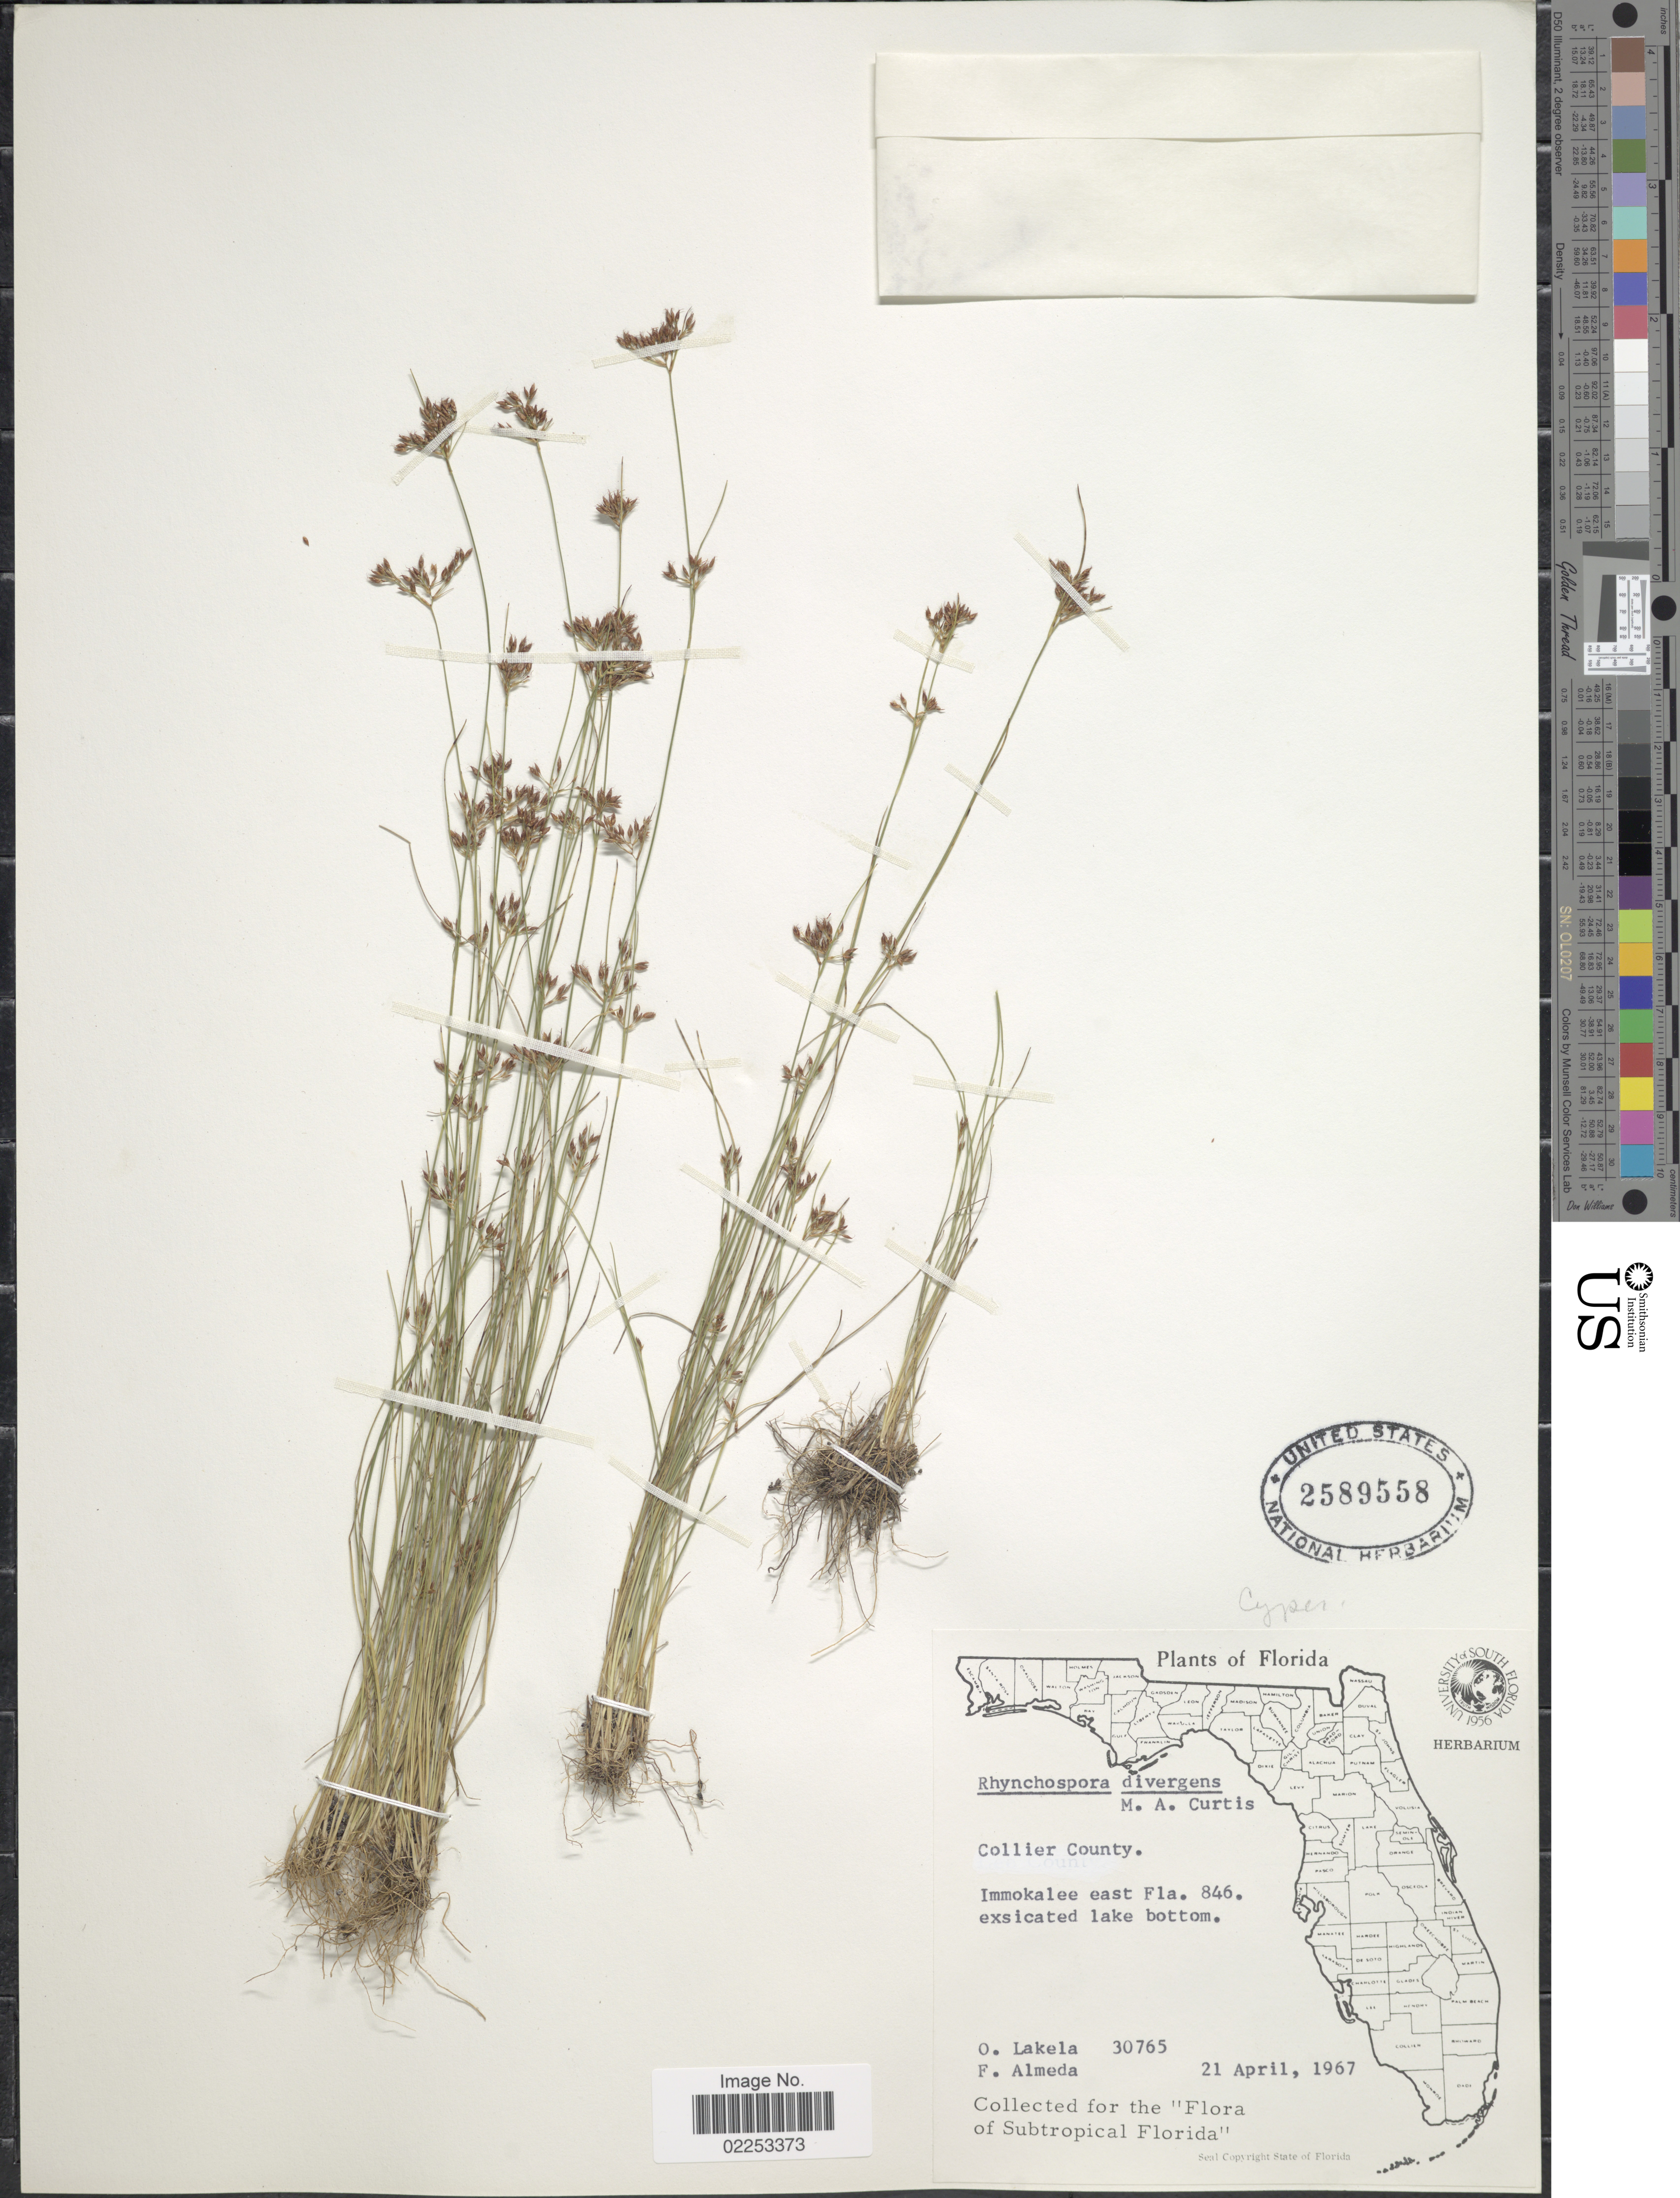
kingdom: Plantae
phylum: Tracheophyta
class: Liliopsida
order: Poales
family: Cyperaceae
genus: Rhynchospora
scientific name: Rhynchospora divergens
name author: Chapm. ex M.A. Curtis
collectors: O. K. Lakela & F. Almeda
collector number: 30765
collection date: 1967-04-21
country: United States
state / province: Florida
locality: Collier County, Immokalee east Fla. 846. exsicated lake bottom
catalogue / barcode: US 2589558